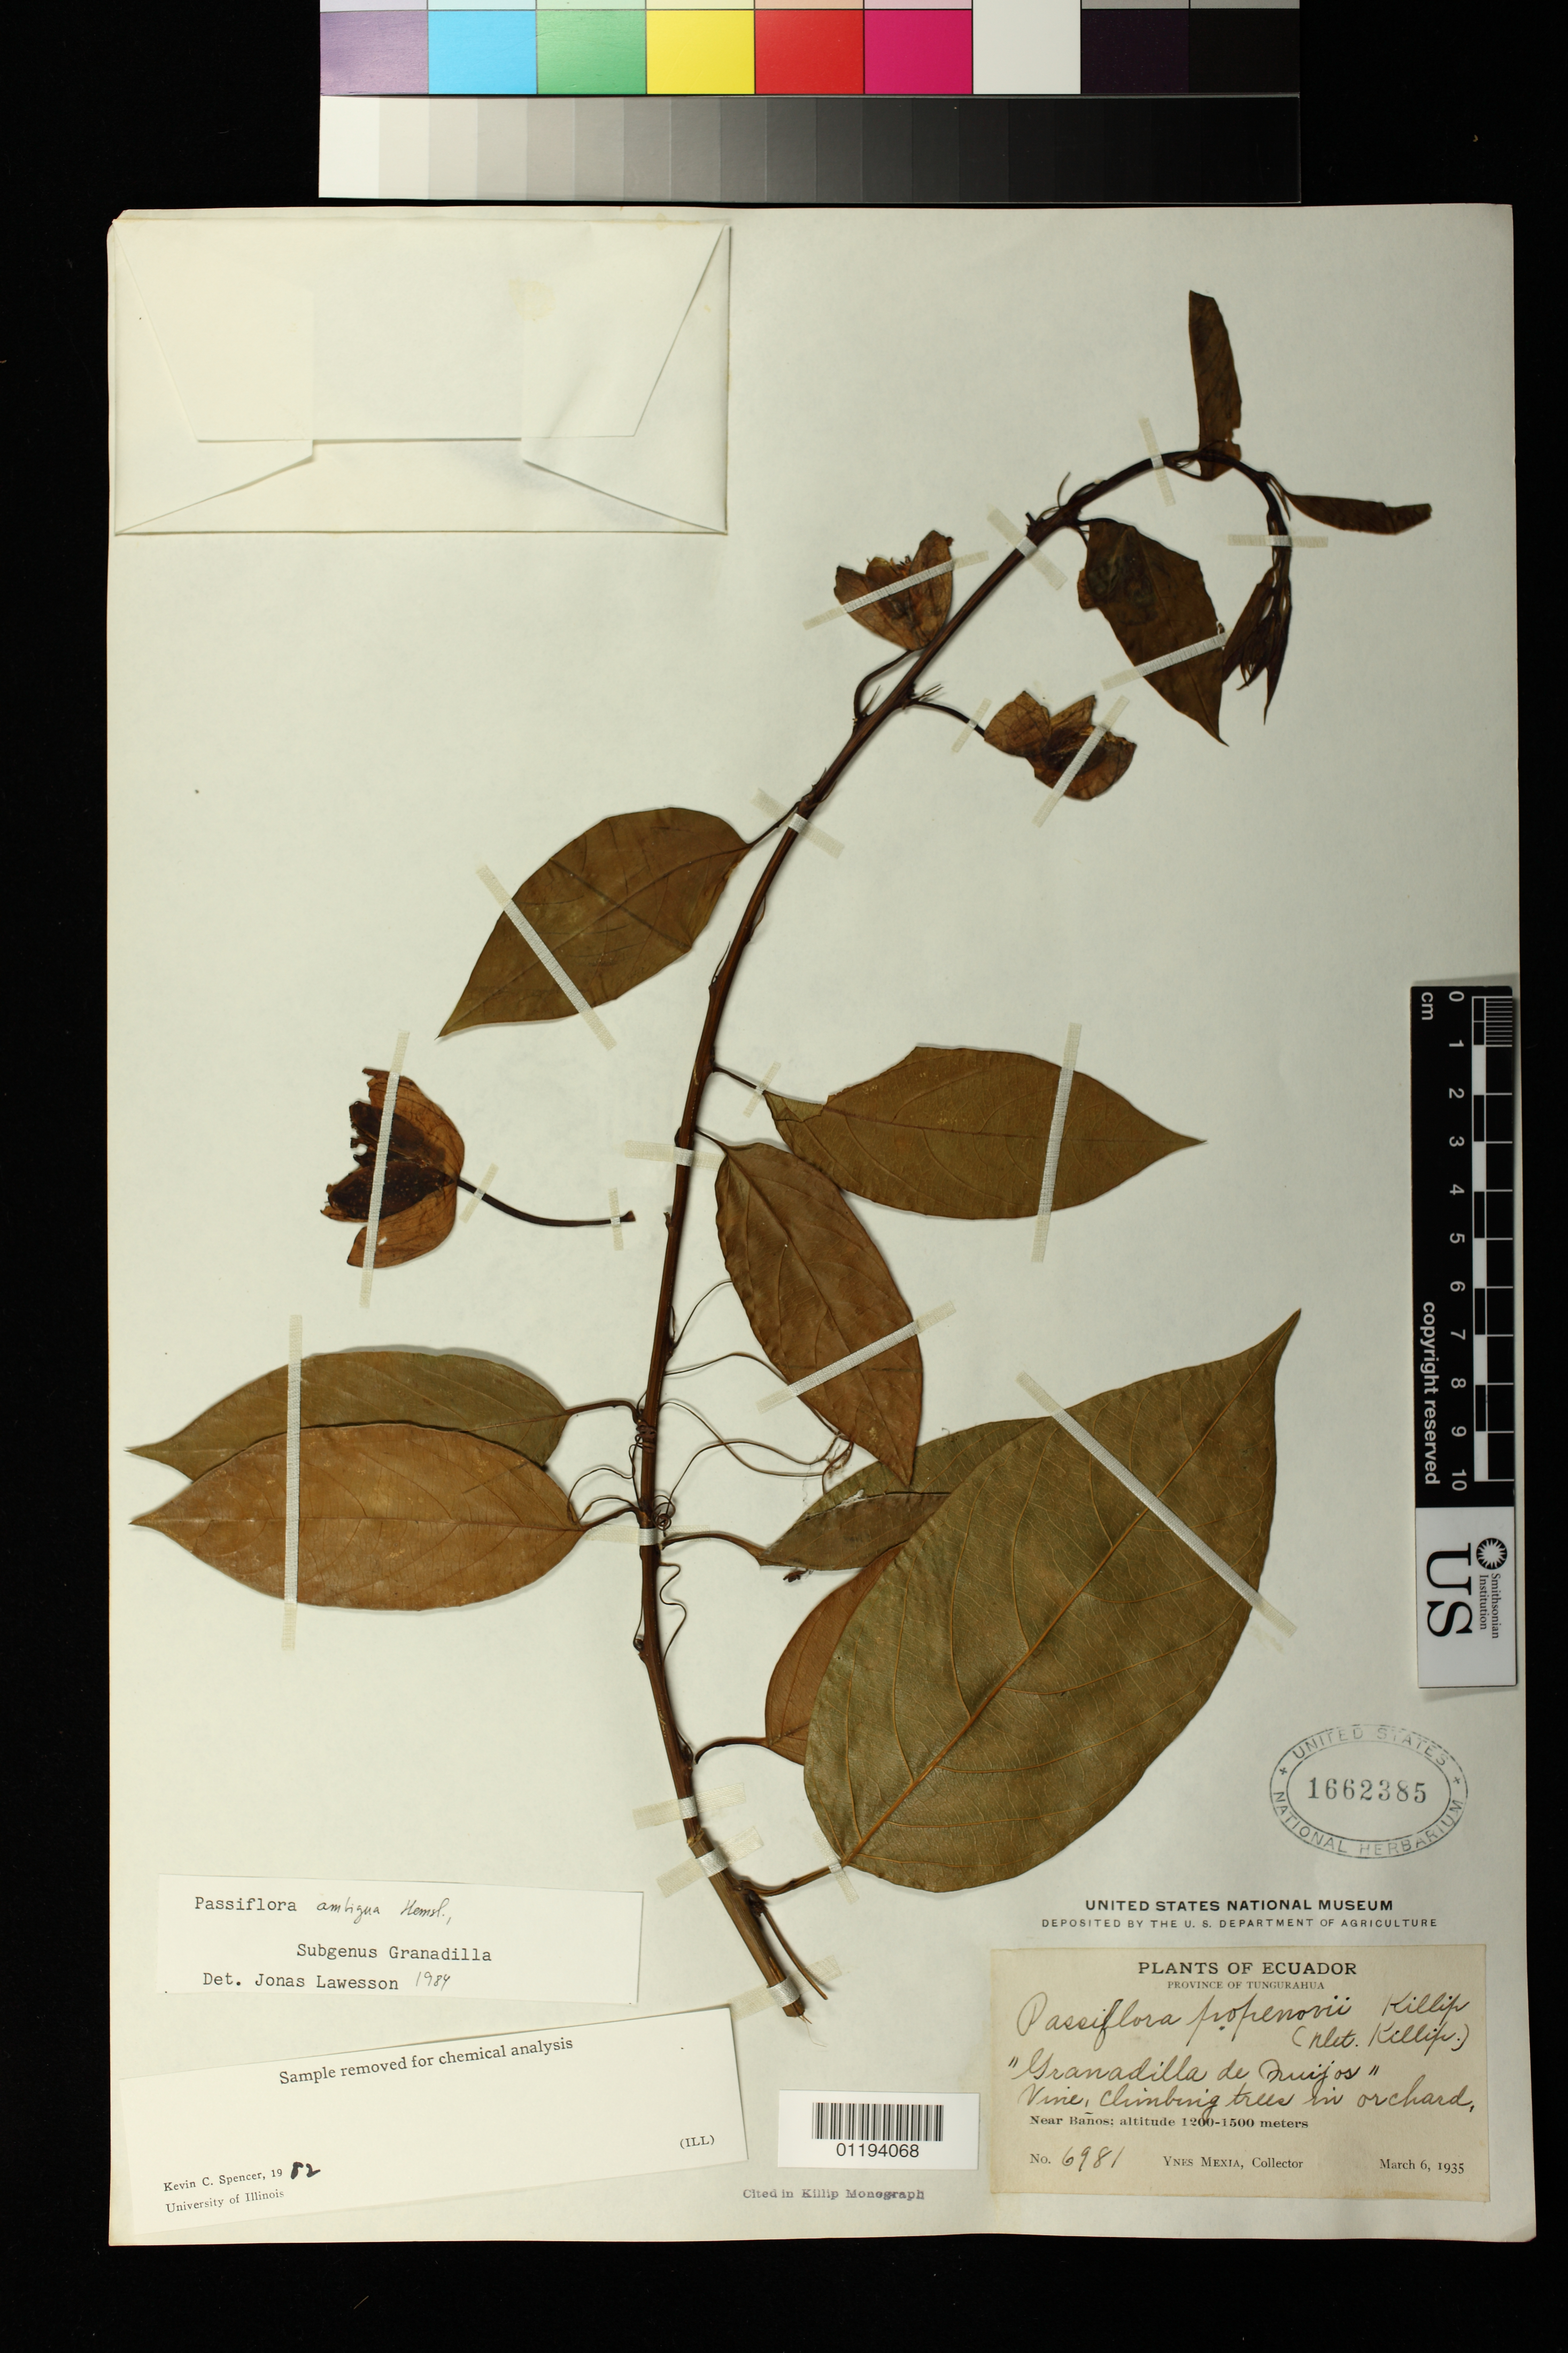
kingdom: Plantae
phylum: Tracheophyta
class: Magnoliopsida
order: Malpighiales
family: Passifloraceae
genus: Passiflora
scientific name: Passiflora ambigua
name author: Hemsl.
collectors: Y. Mexia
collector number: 6981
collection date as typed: Mar 6 1935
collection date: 1935-03-06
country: Ecuador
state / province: Tungurahua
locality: Banos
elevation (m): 1200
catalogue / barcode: US 1662385